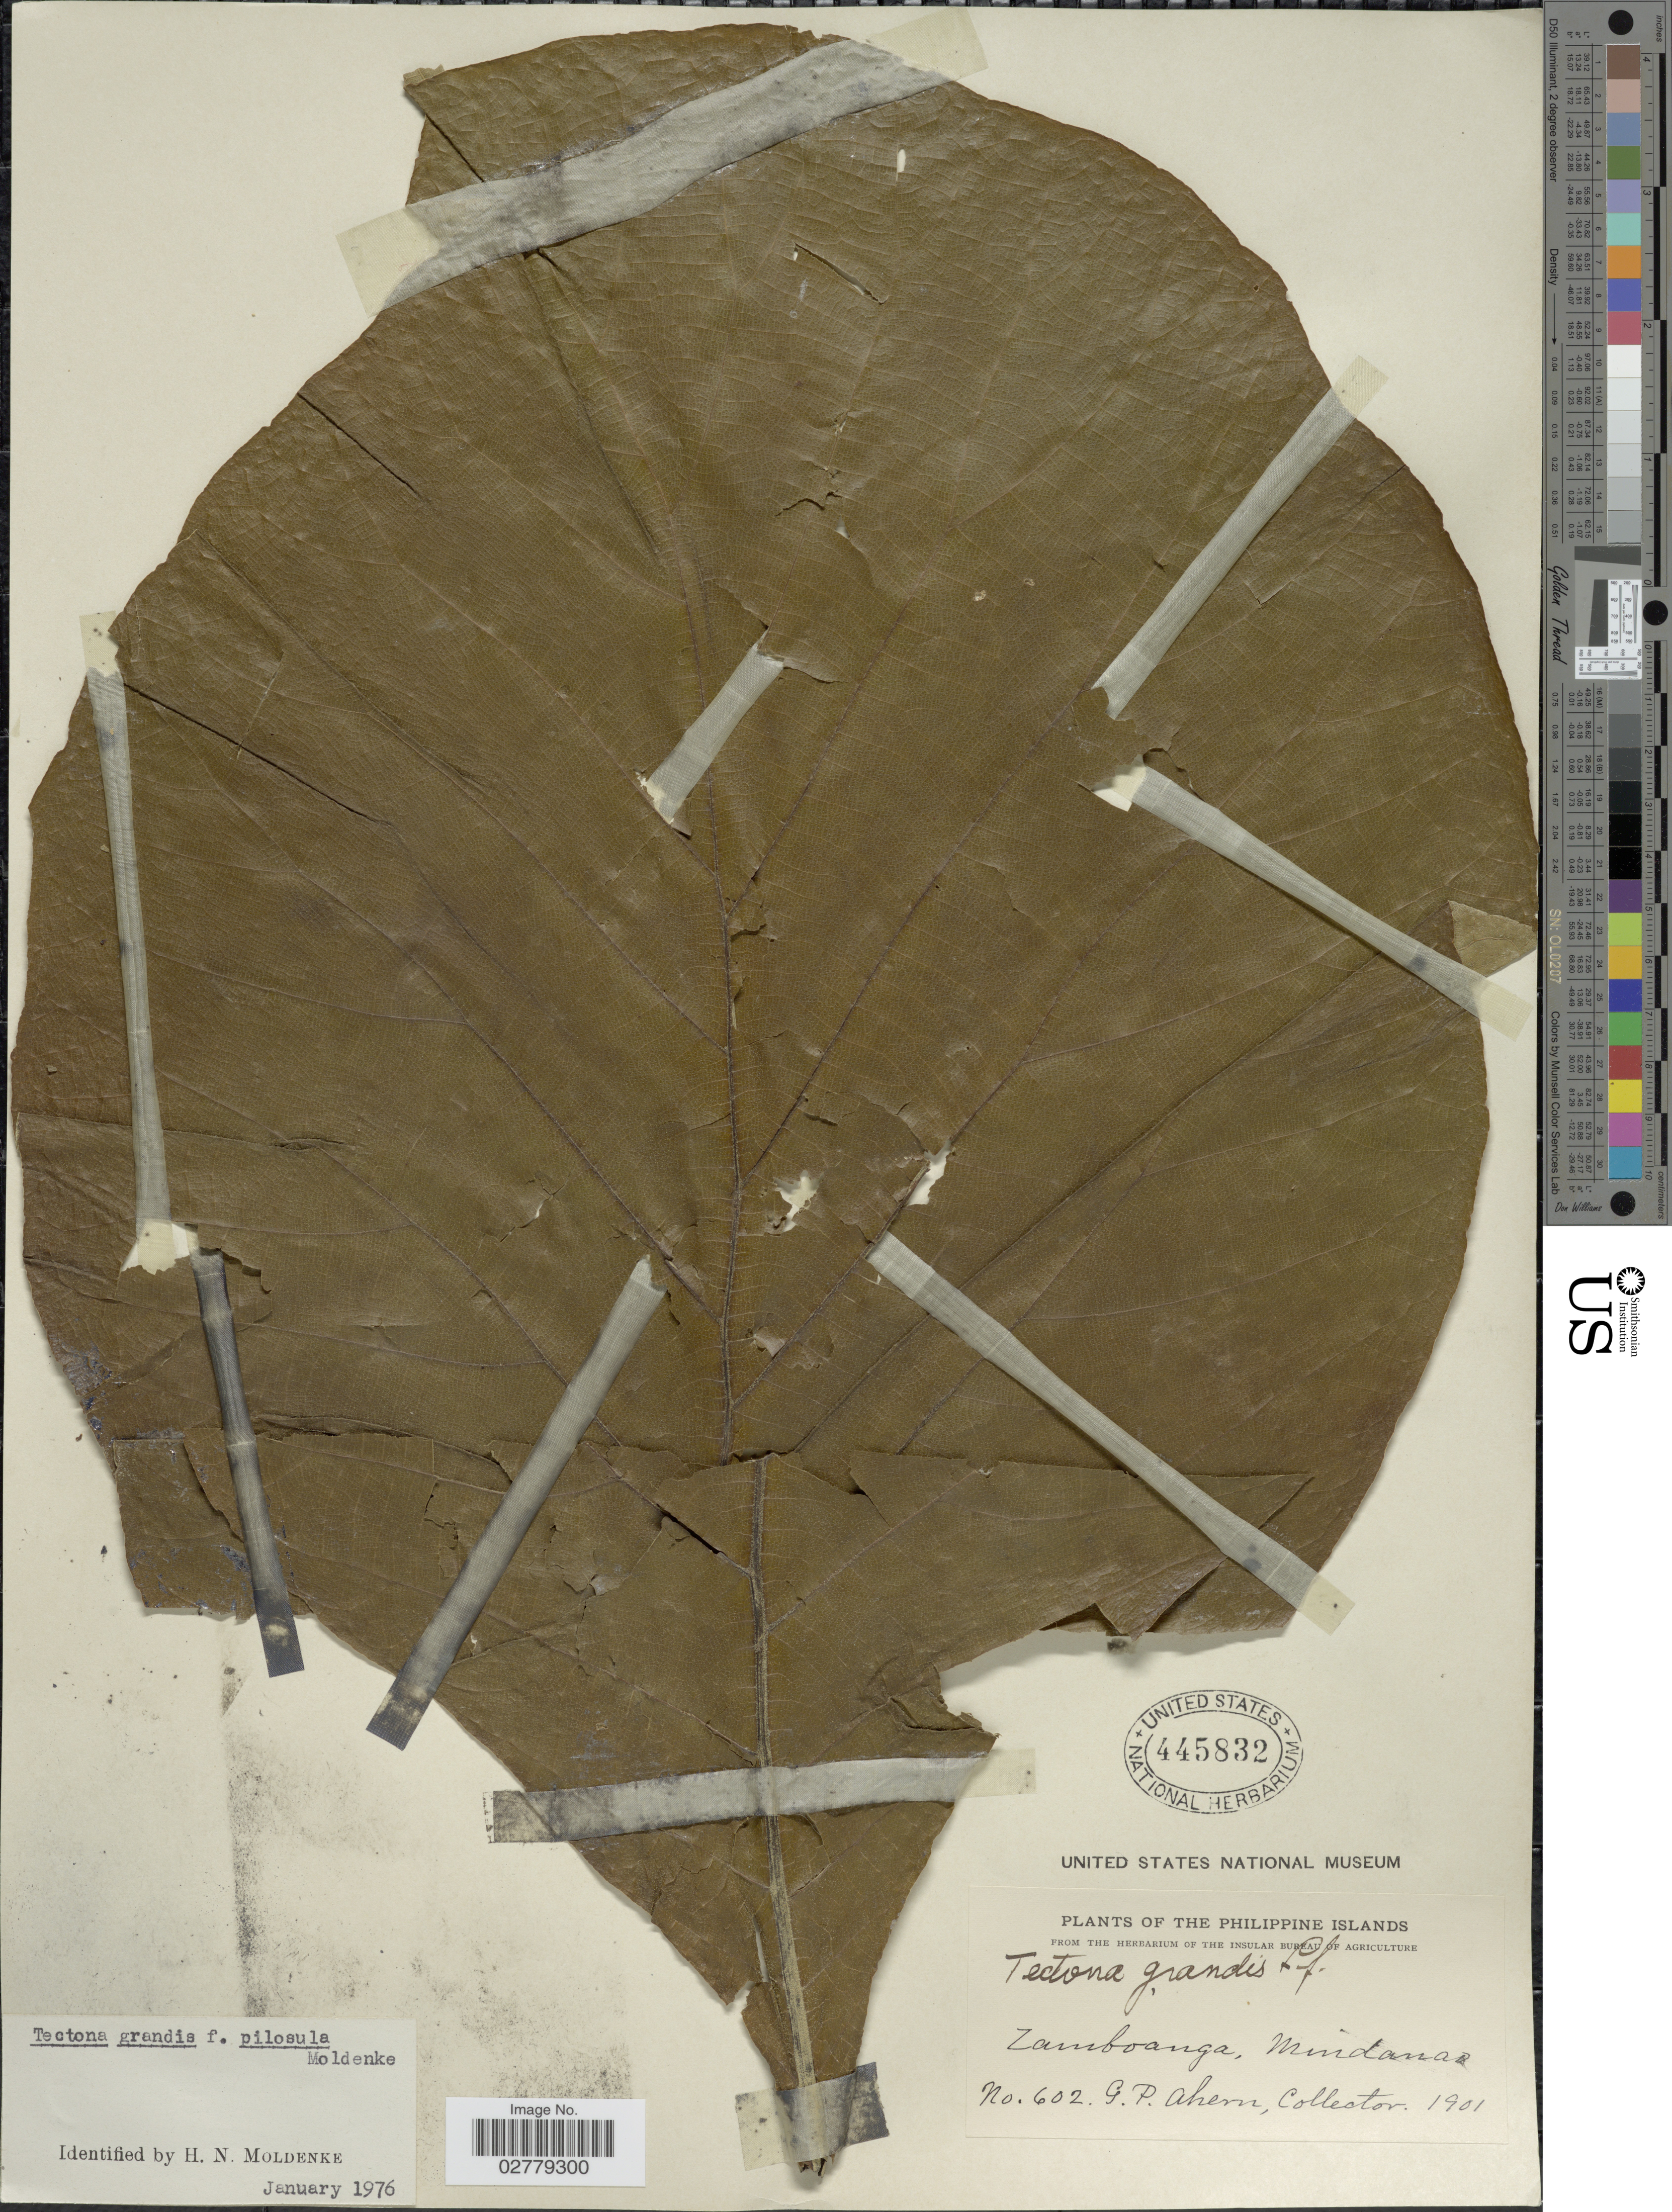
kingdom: Plantae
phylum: Tracheophyta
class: Magnoliopsida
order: Lamiales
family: Lamiaceae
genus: Tectona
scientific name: Tectona grandis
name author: L. f.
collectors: G. Ahern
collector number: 602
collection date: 1901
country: Philippines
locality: Philippine Islands. Zamboanga, Mindanao.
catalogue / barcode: US 445832